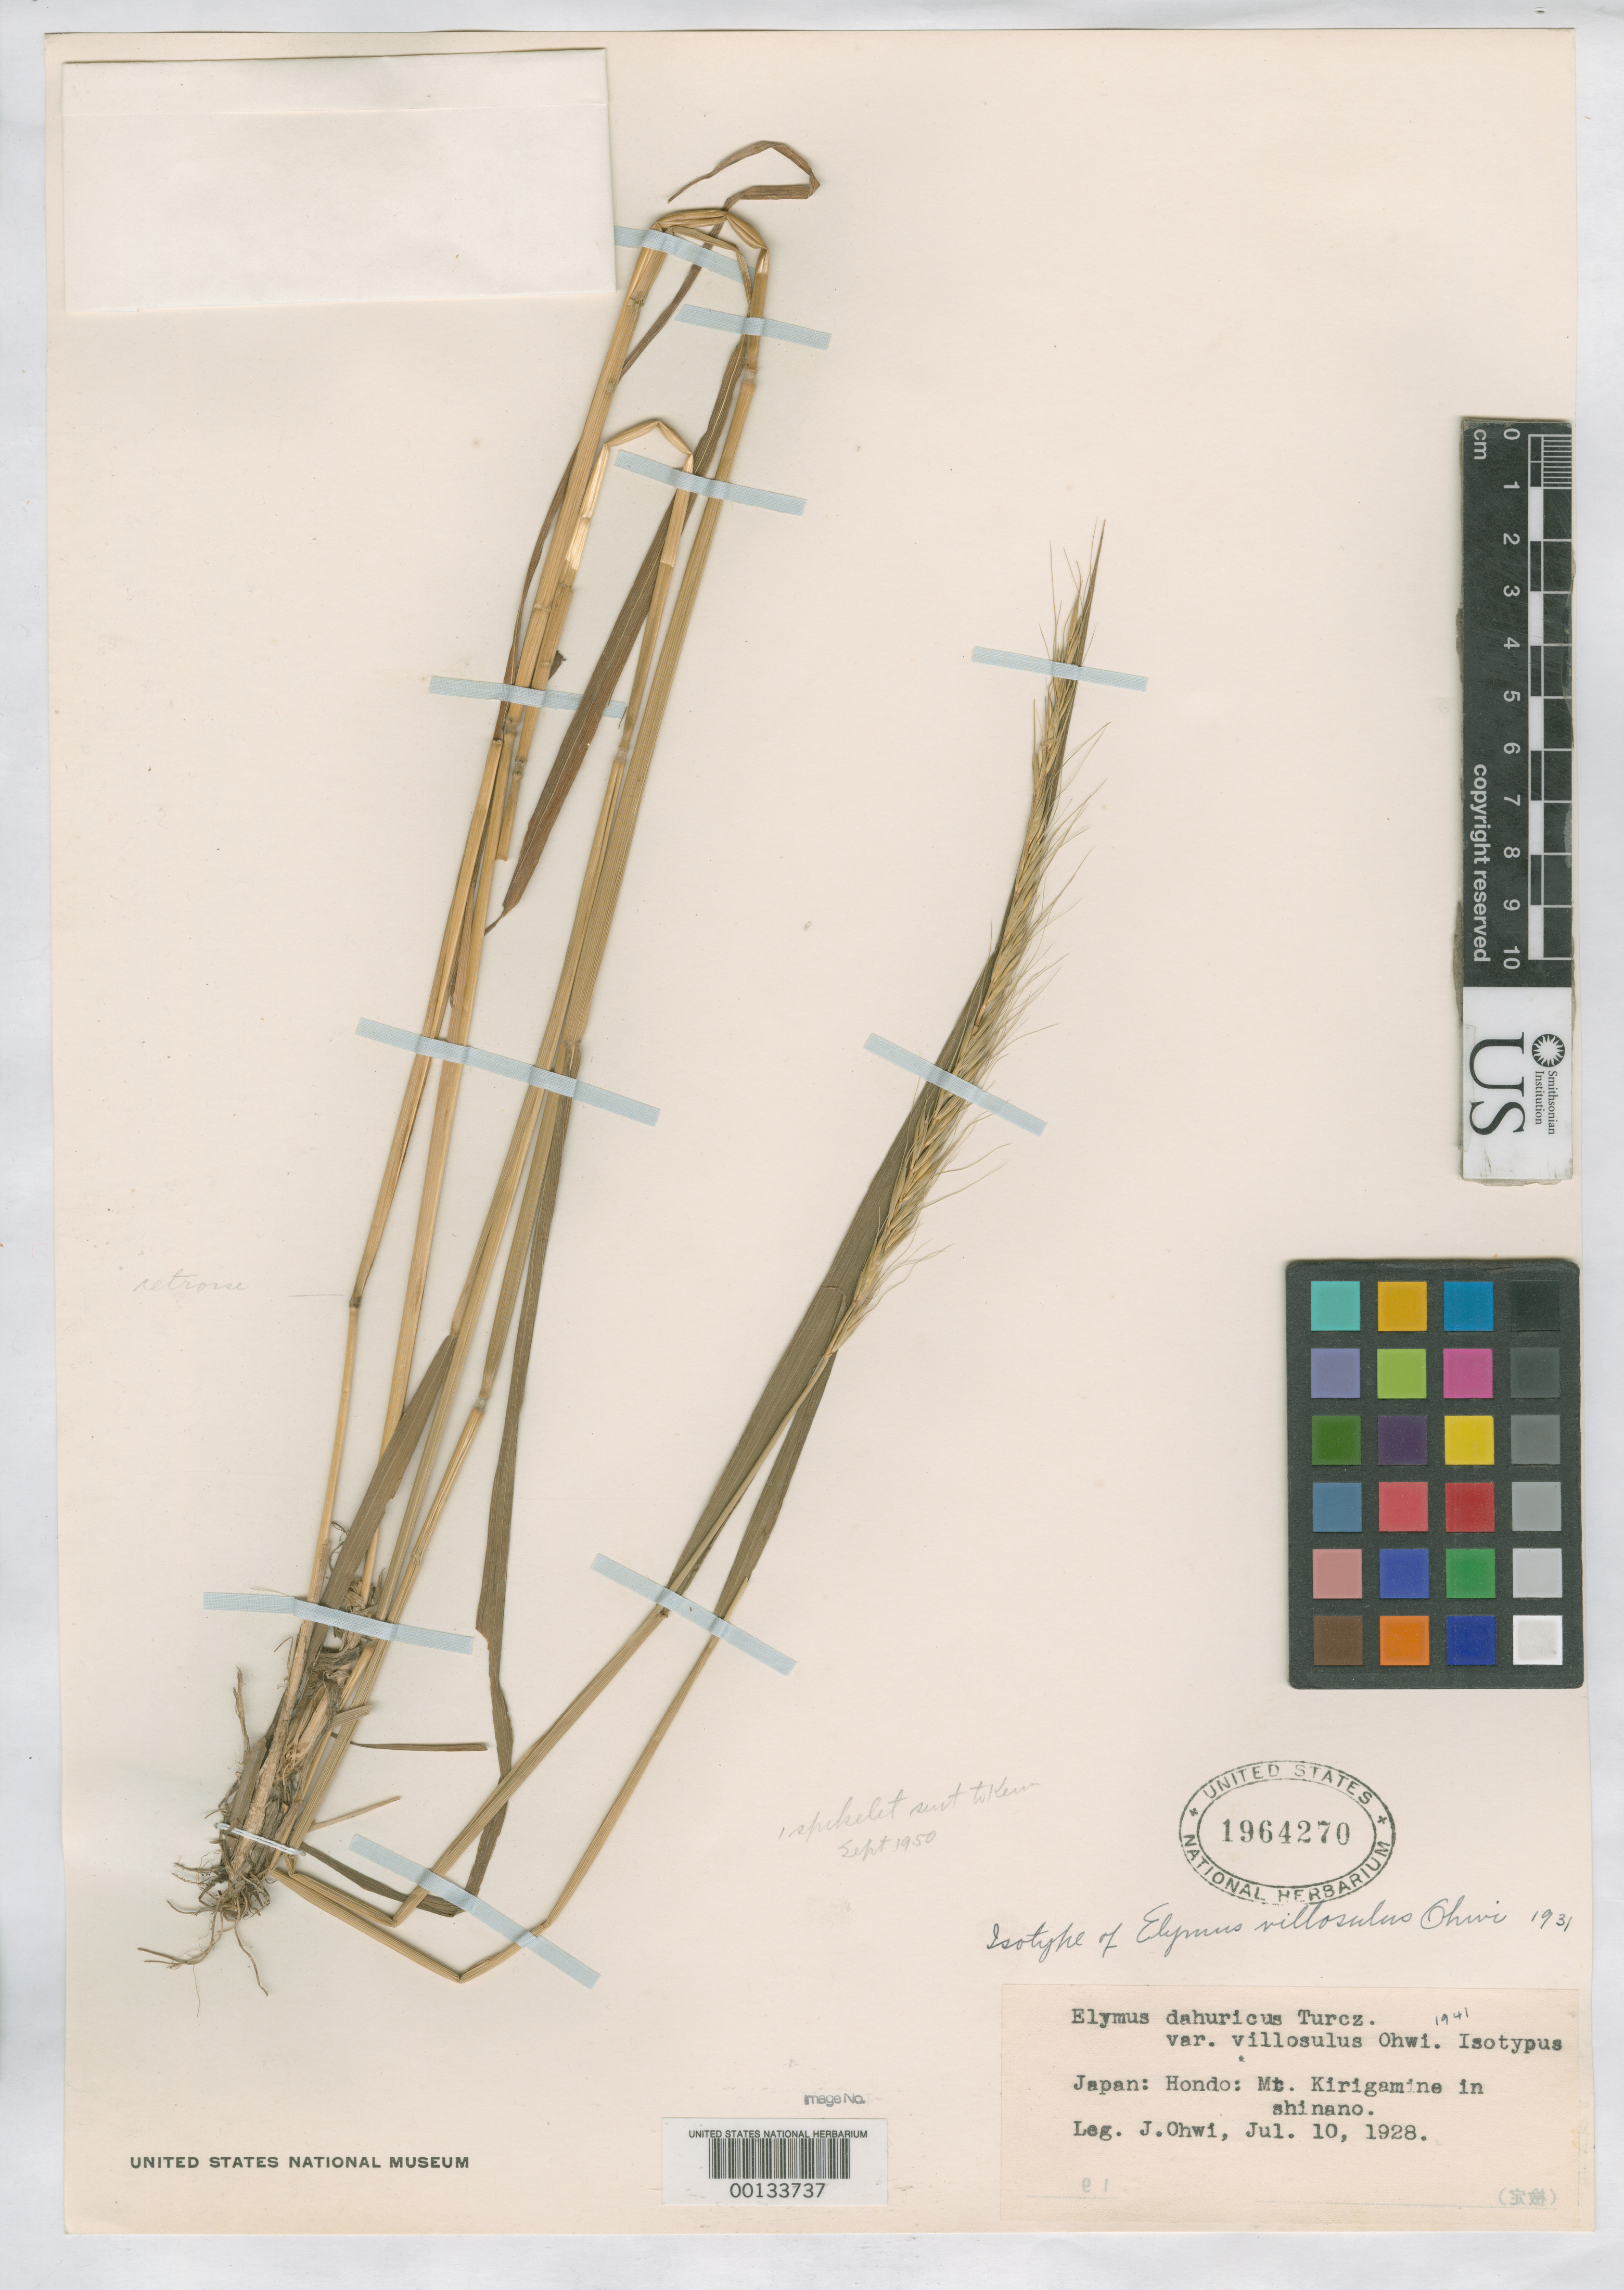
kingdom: Plantae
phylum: Tracheophyta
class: Liliopsida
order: Poales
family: Poaceae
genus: Elymus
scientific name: Elymus villosulus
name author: Ohwi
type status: Isotype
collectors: J. Ohwi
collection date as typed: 10 Jul 1928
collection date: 1928-07-10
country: Japan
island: Honshu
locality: Mt. Kirigamine in Shinano.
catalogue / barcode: US 1964270